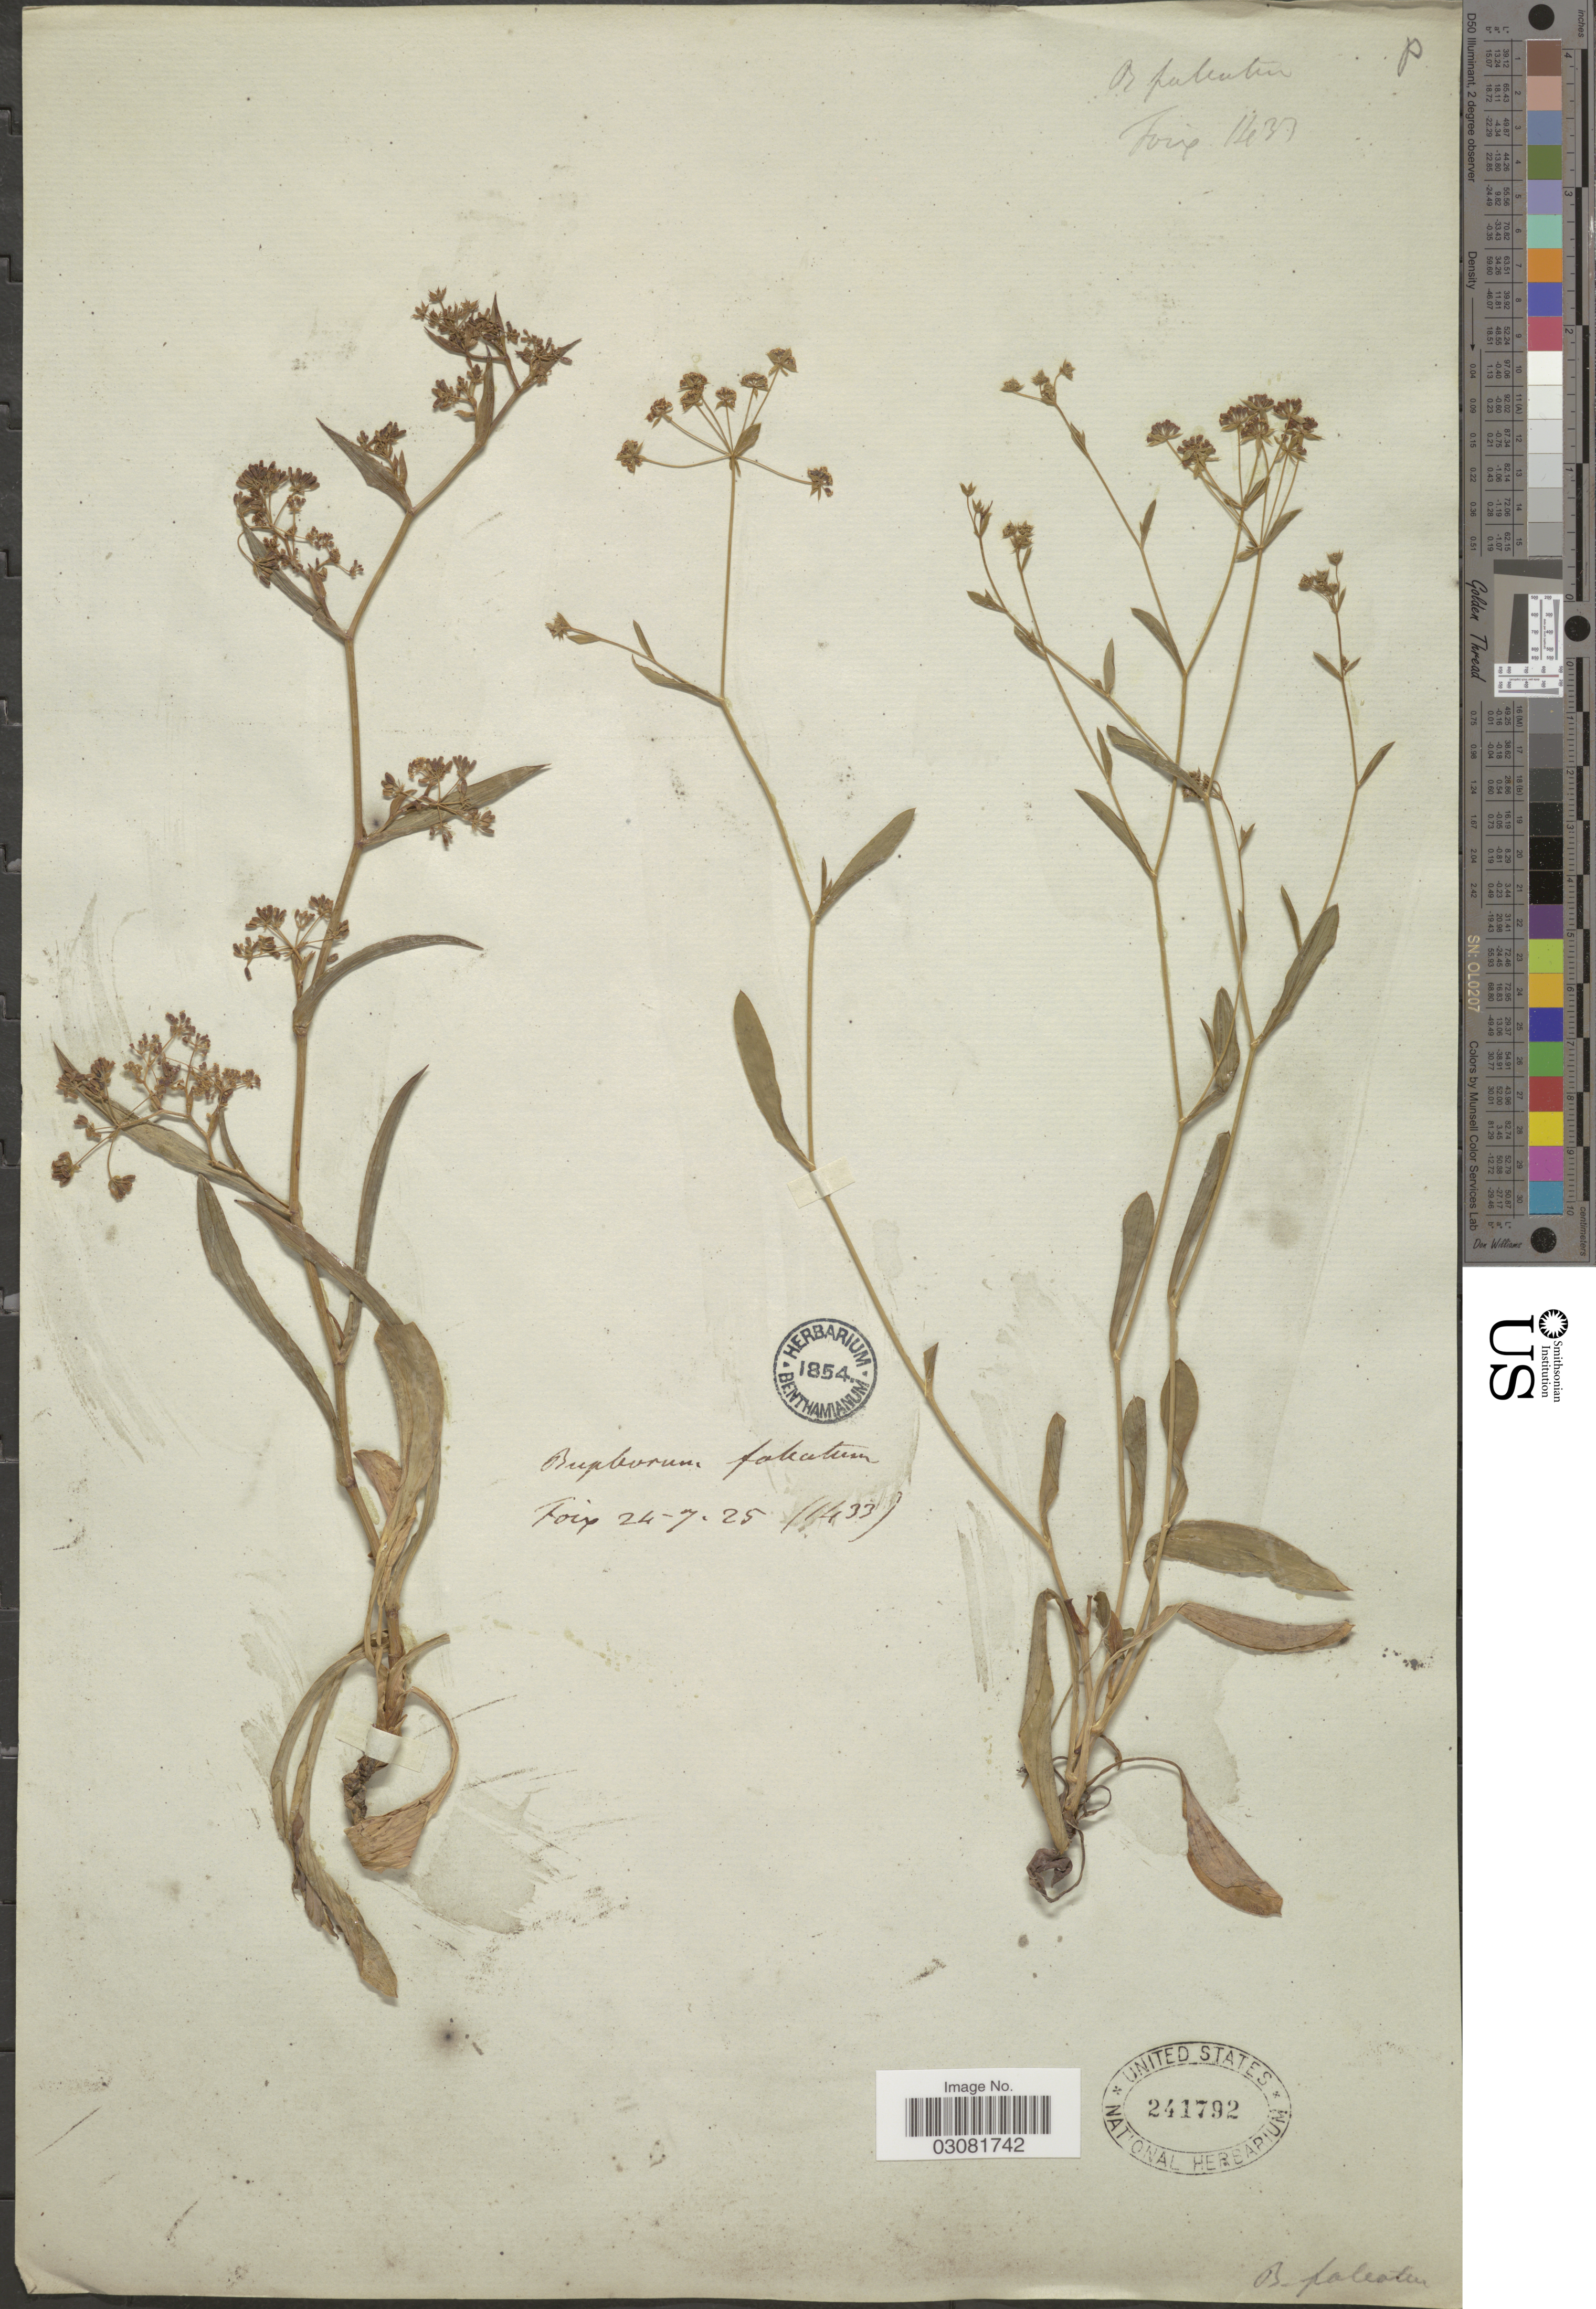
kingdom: Plantae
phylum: Tracheophyta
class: Magnoliopsida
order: Apiales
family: Apiaceae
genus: Bupleurum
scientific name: Bupleurum falcatum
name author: L.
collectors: Ex herb. Benthamianum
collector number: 1433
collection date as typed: Transcribed d/m/y: 24/7/25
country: France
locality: Foix.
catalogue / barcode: US 241792